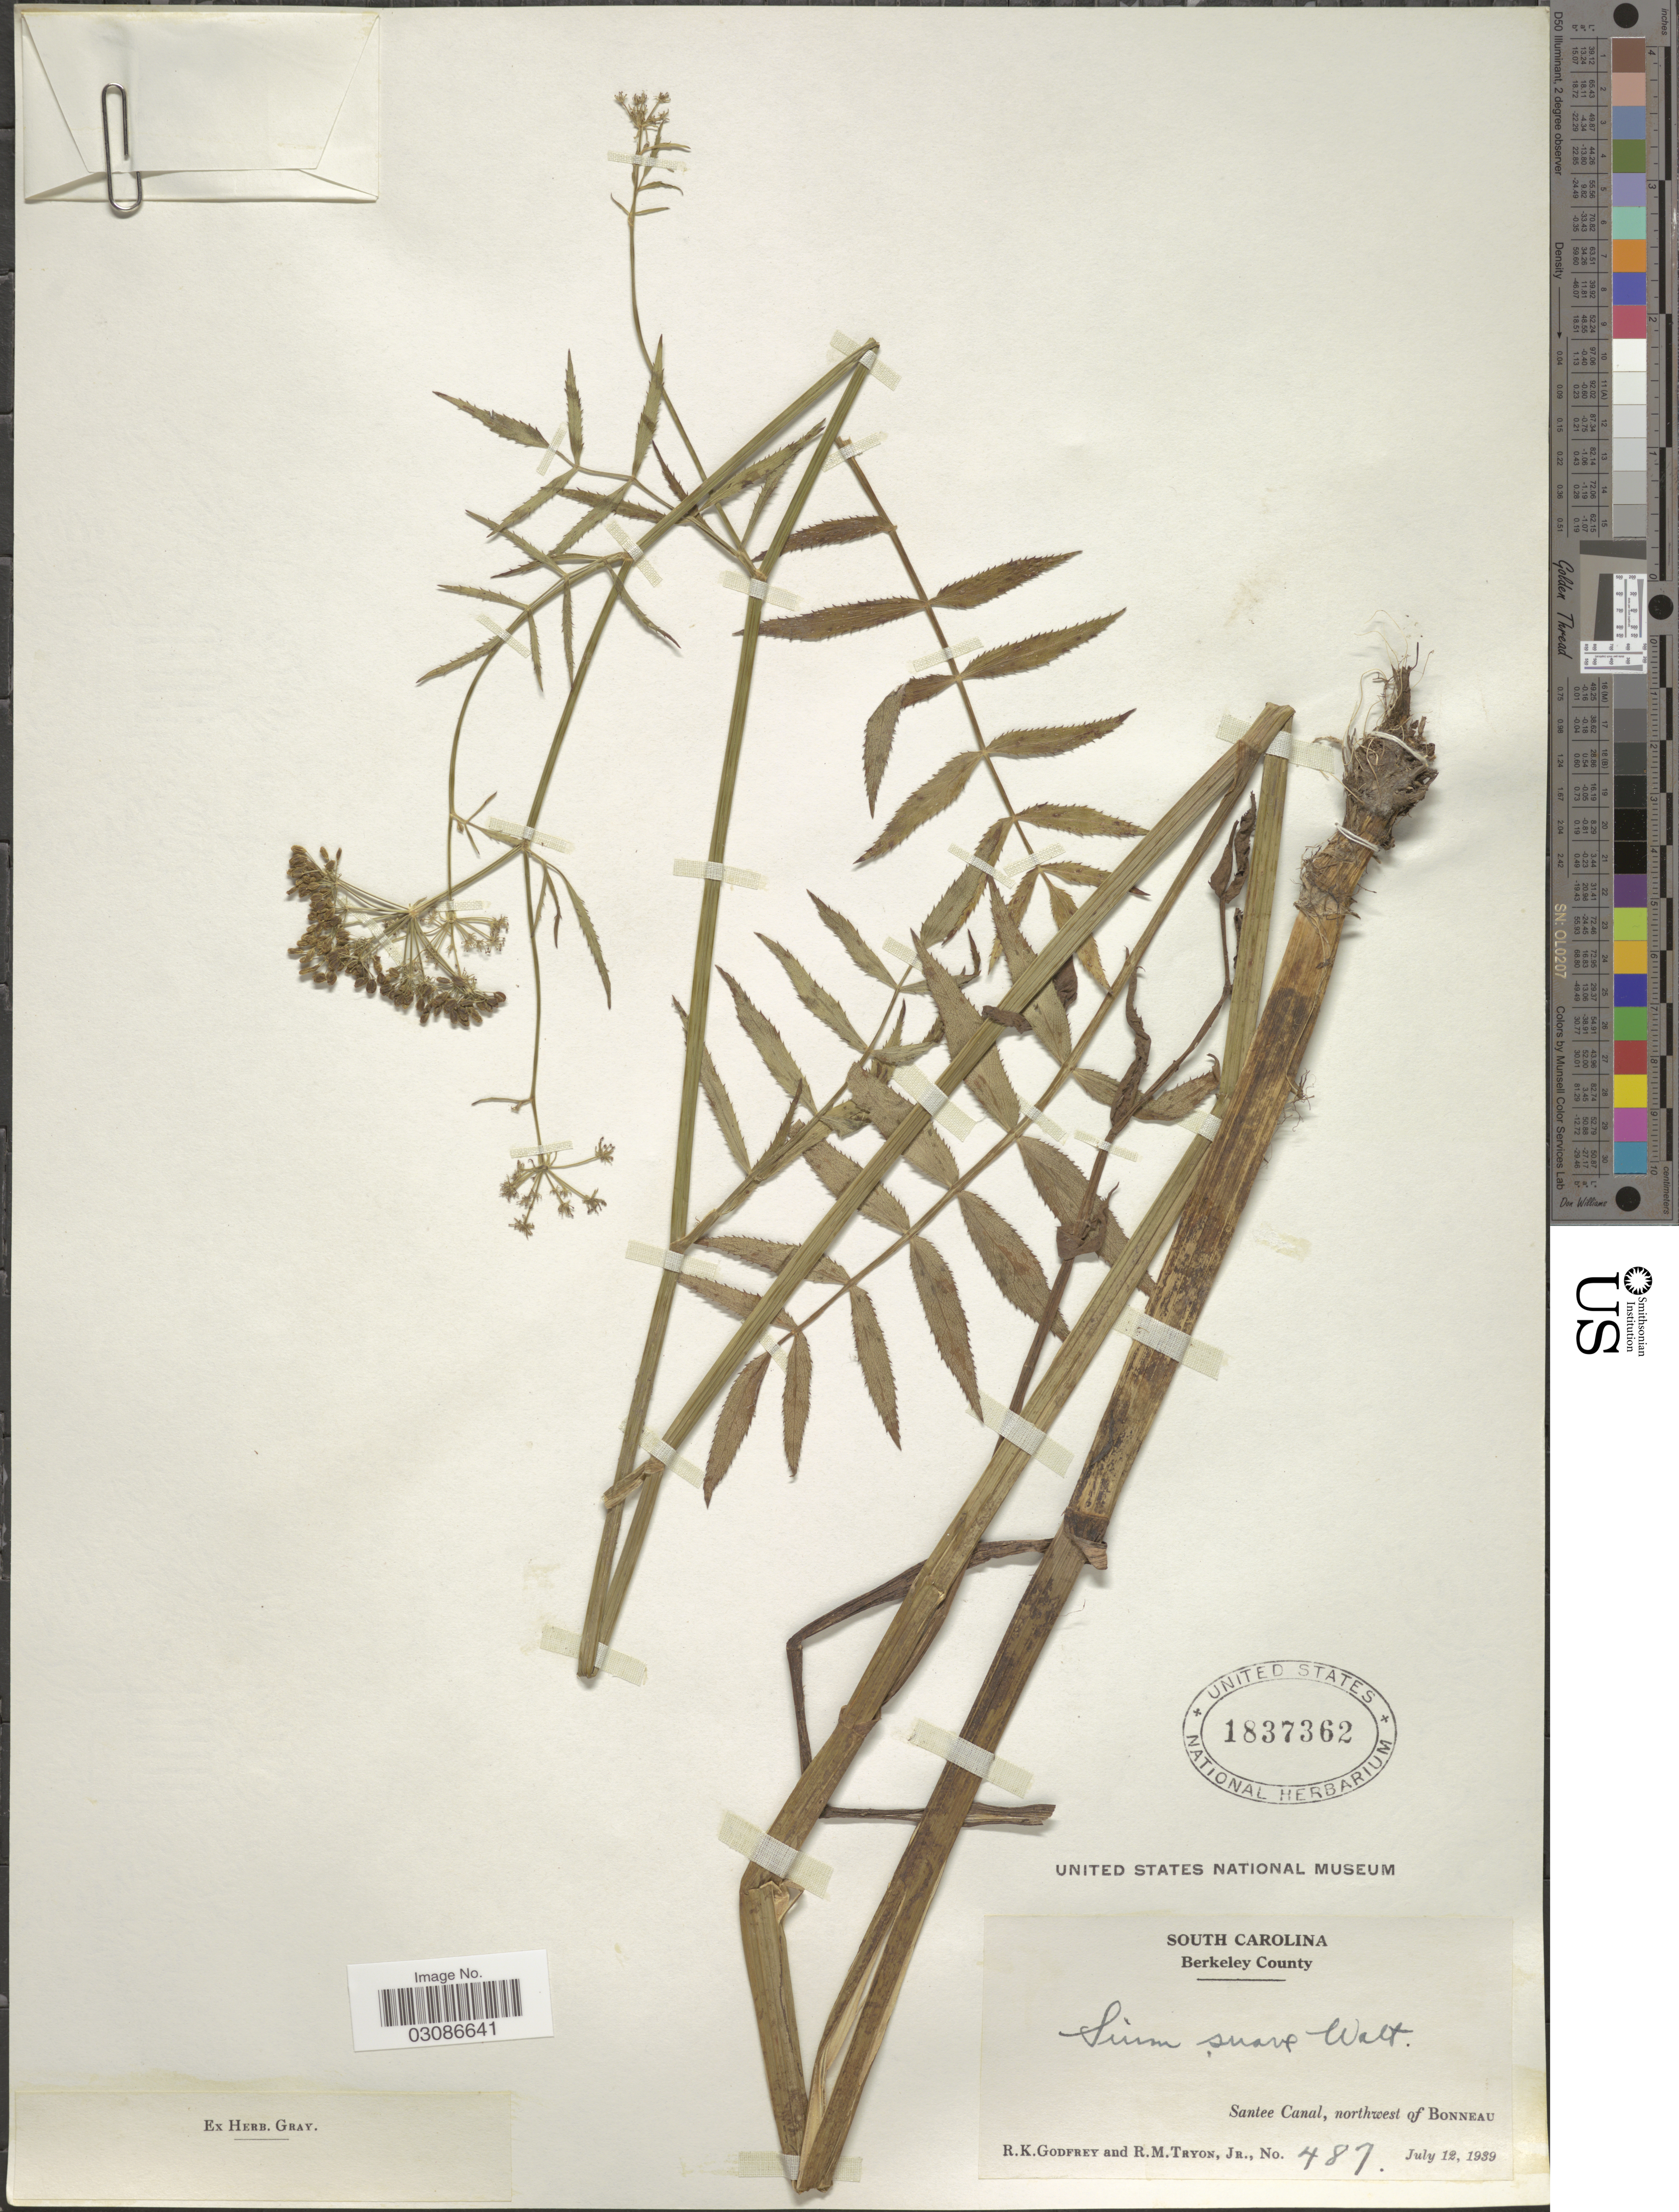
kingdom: Plantae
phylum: Tracheophyta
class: Magnoliopsida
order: Apiales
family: Apiaceae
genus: Sium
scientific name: Sium suave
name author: Walter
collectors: R. K. Godfrey & R. Tryon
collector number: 487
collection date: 1939-07-12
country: United States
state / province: South Carolina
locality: Berkeley County, Santee Canal, northwest of Bonneau.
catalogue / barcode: US 1837362